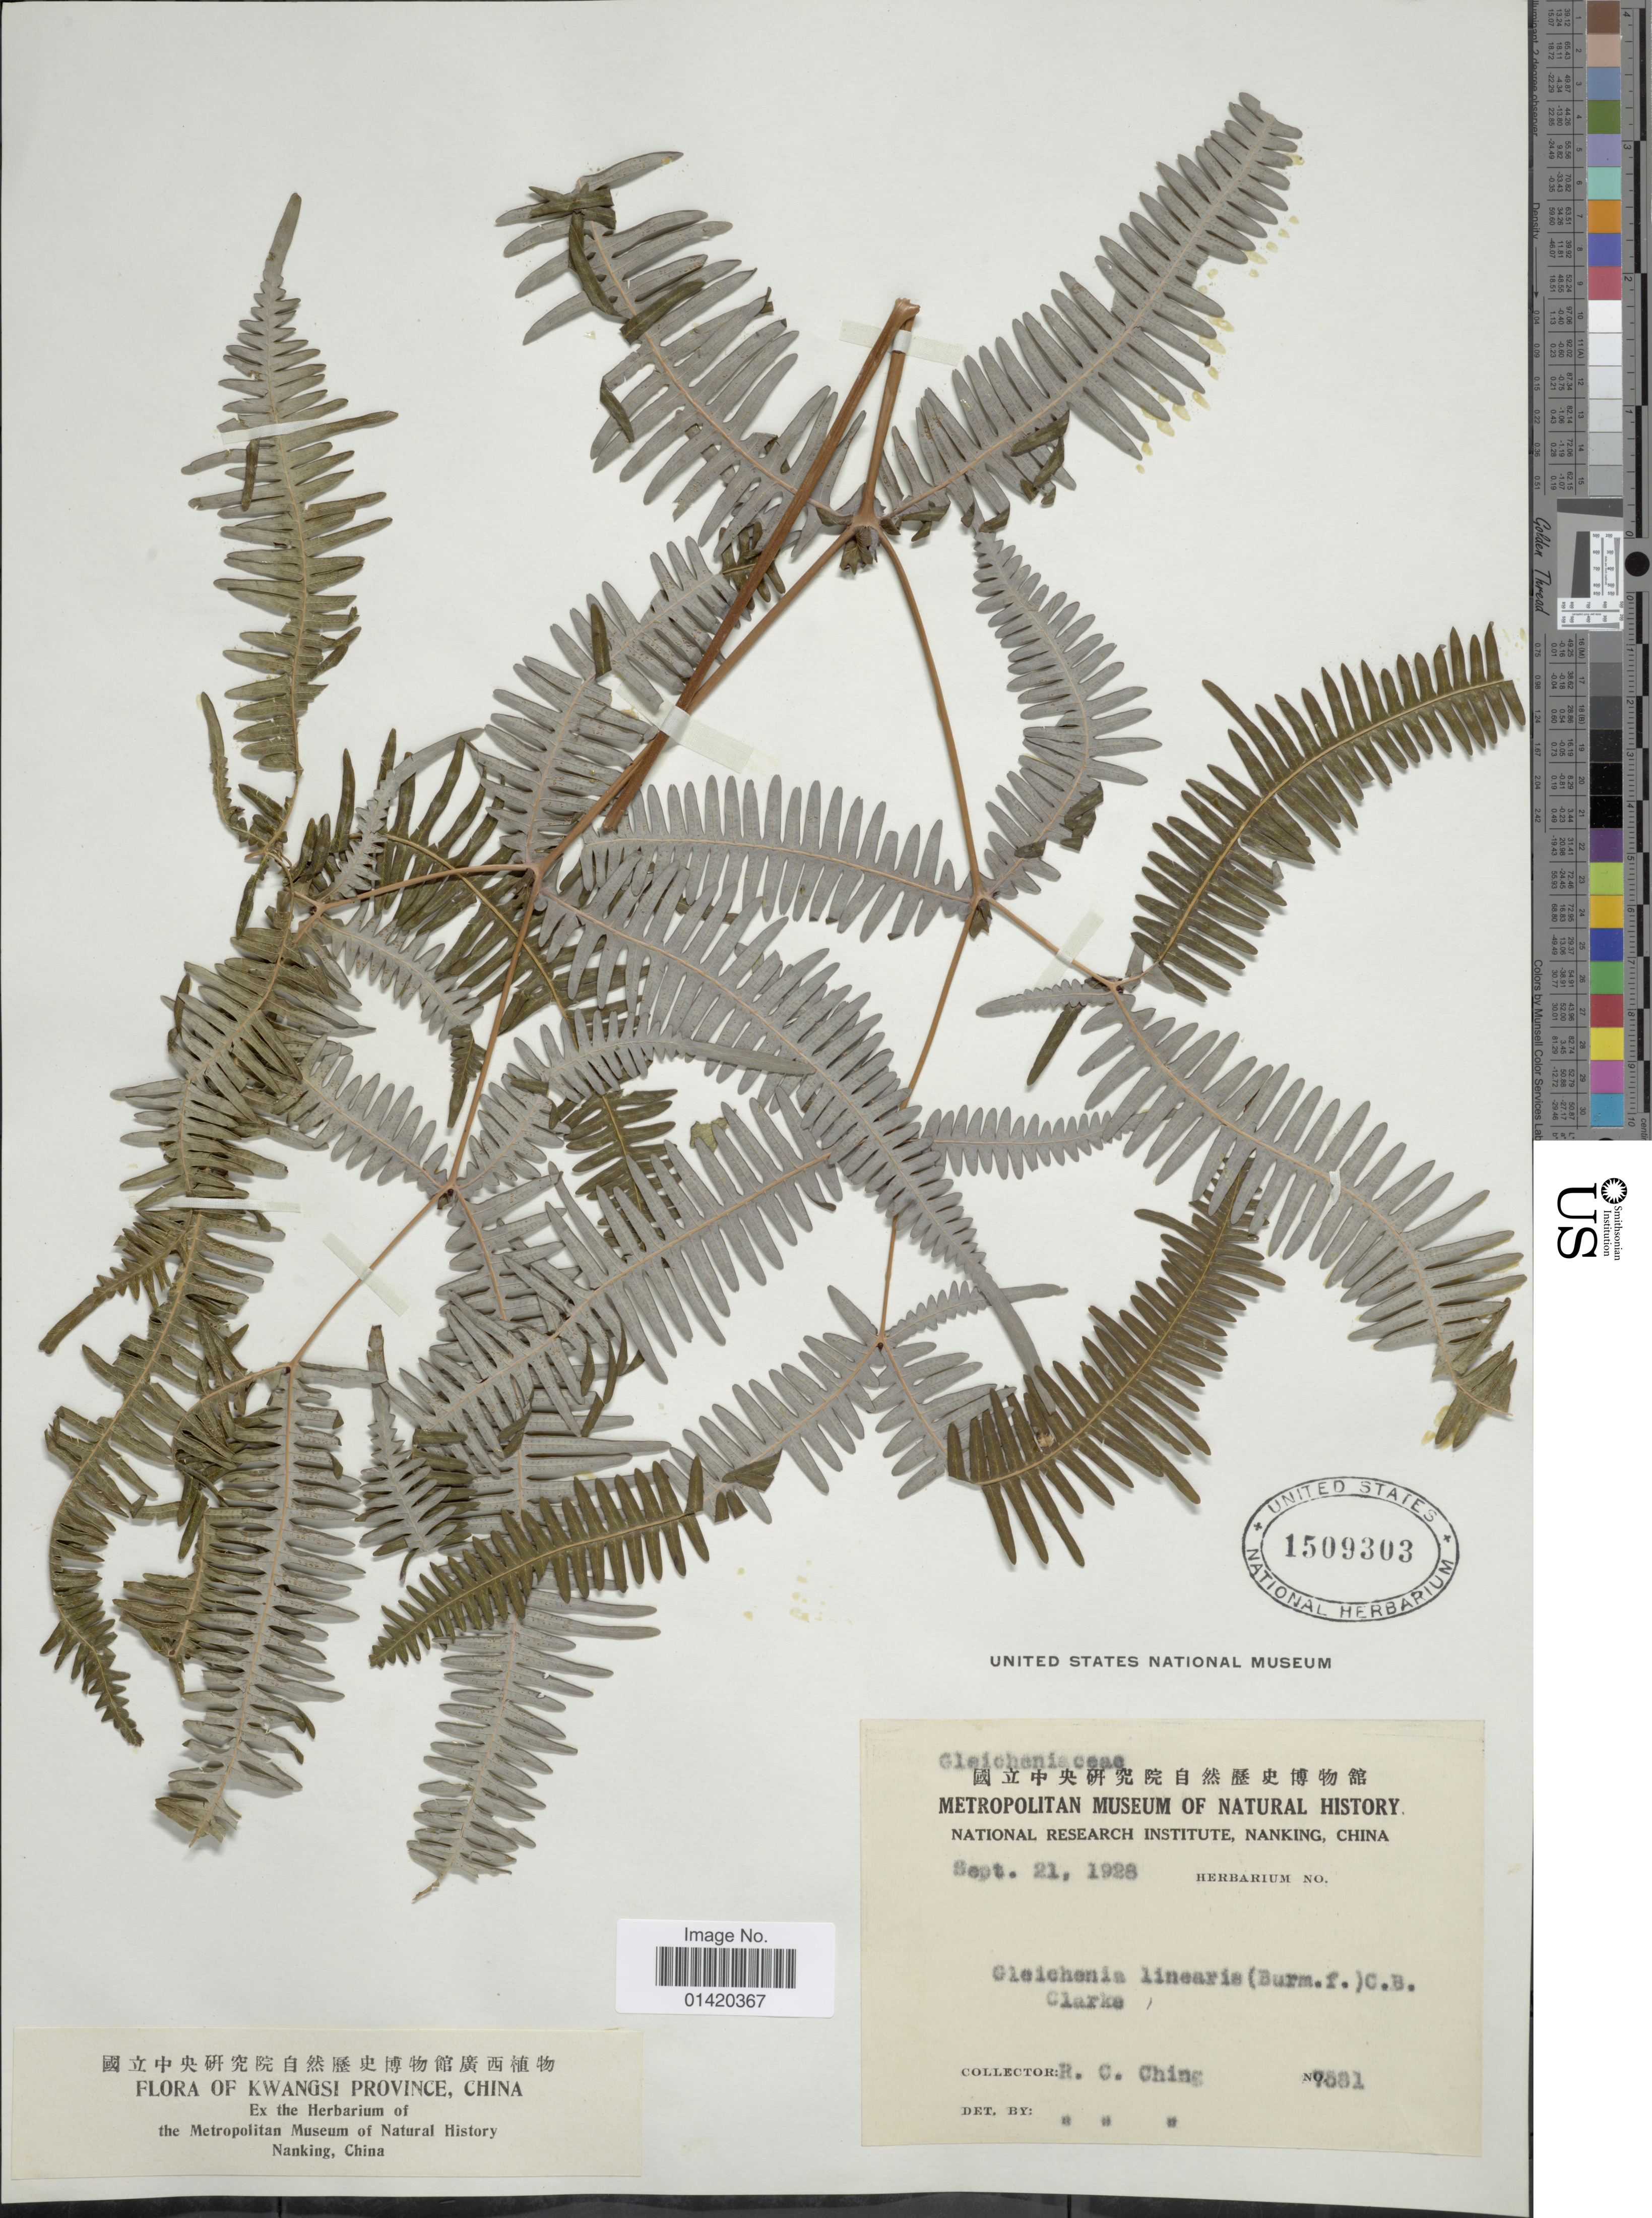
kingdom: Plantae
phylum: Tracheophyta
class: Polypodiopsida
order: Gleicheniales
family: Gleicheniaceae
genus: Dicranopteris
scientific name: Dicranopteris linearis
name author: (Burm. f.) Underw.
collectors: R. C. Ching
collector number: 9531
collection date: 1928-09-21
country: China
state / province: Guangxi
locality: Kwangsi Province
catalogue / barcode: US 1509303